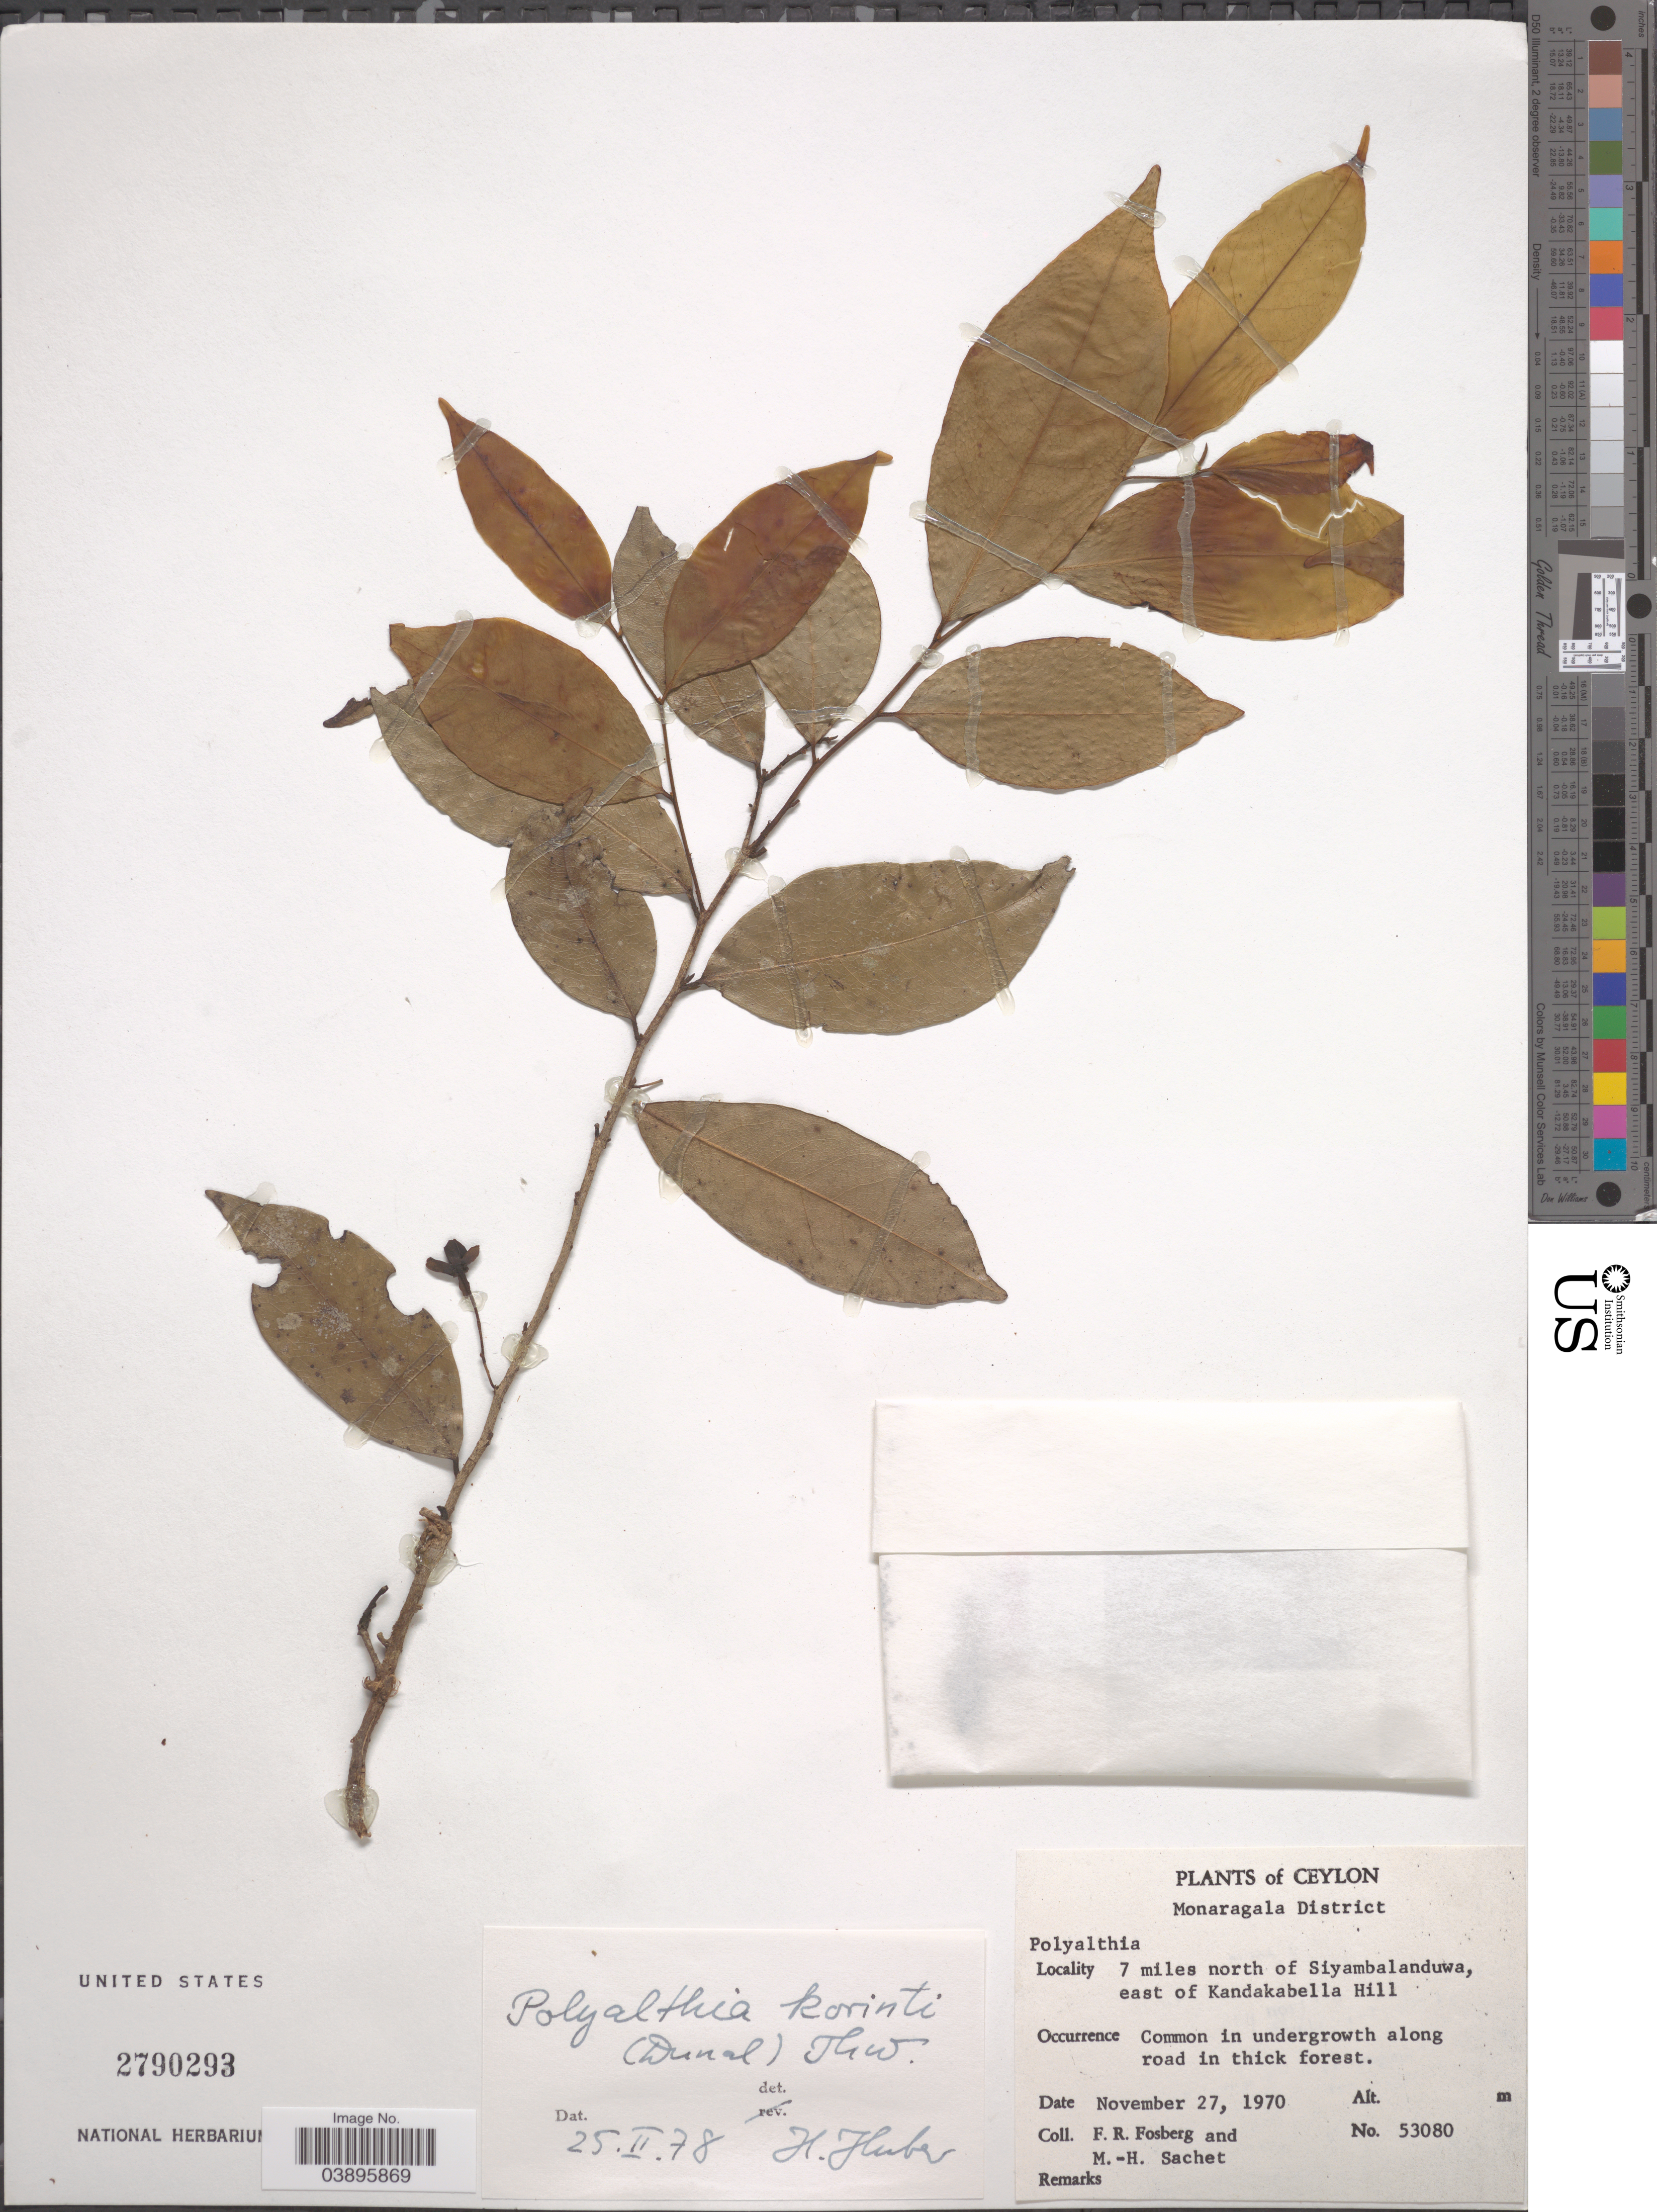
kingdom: Plantae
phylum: Tracheophyta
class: Magnoliopsida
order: Magnoliales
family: Annonaceae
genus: Polyalthia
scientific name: Polyalthia korinti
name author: (Dunal) Thwaites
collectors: F. R. Fosberg & M.-H. Sachet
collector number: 53080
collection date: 1970-11-27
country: Sri Lanka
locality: Ceylon. 7 miles north of Siyambalanduwa, east of Kandakabella Hill.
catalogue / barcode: US 2790293